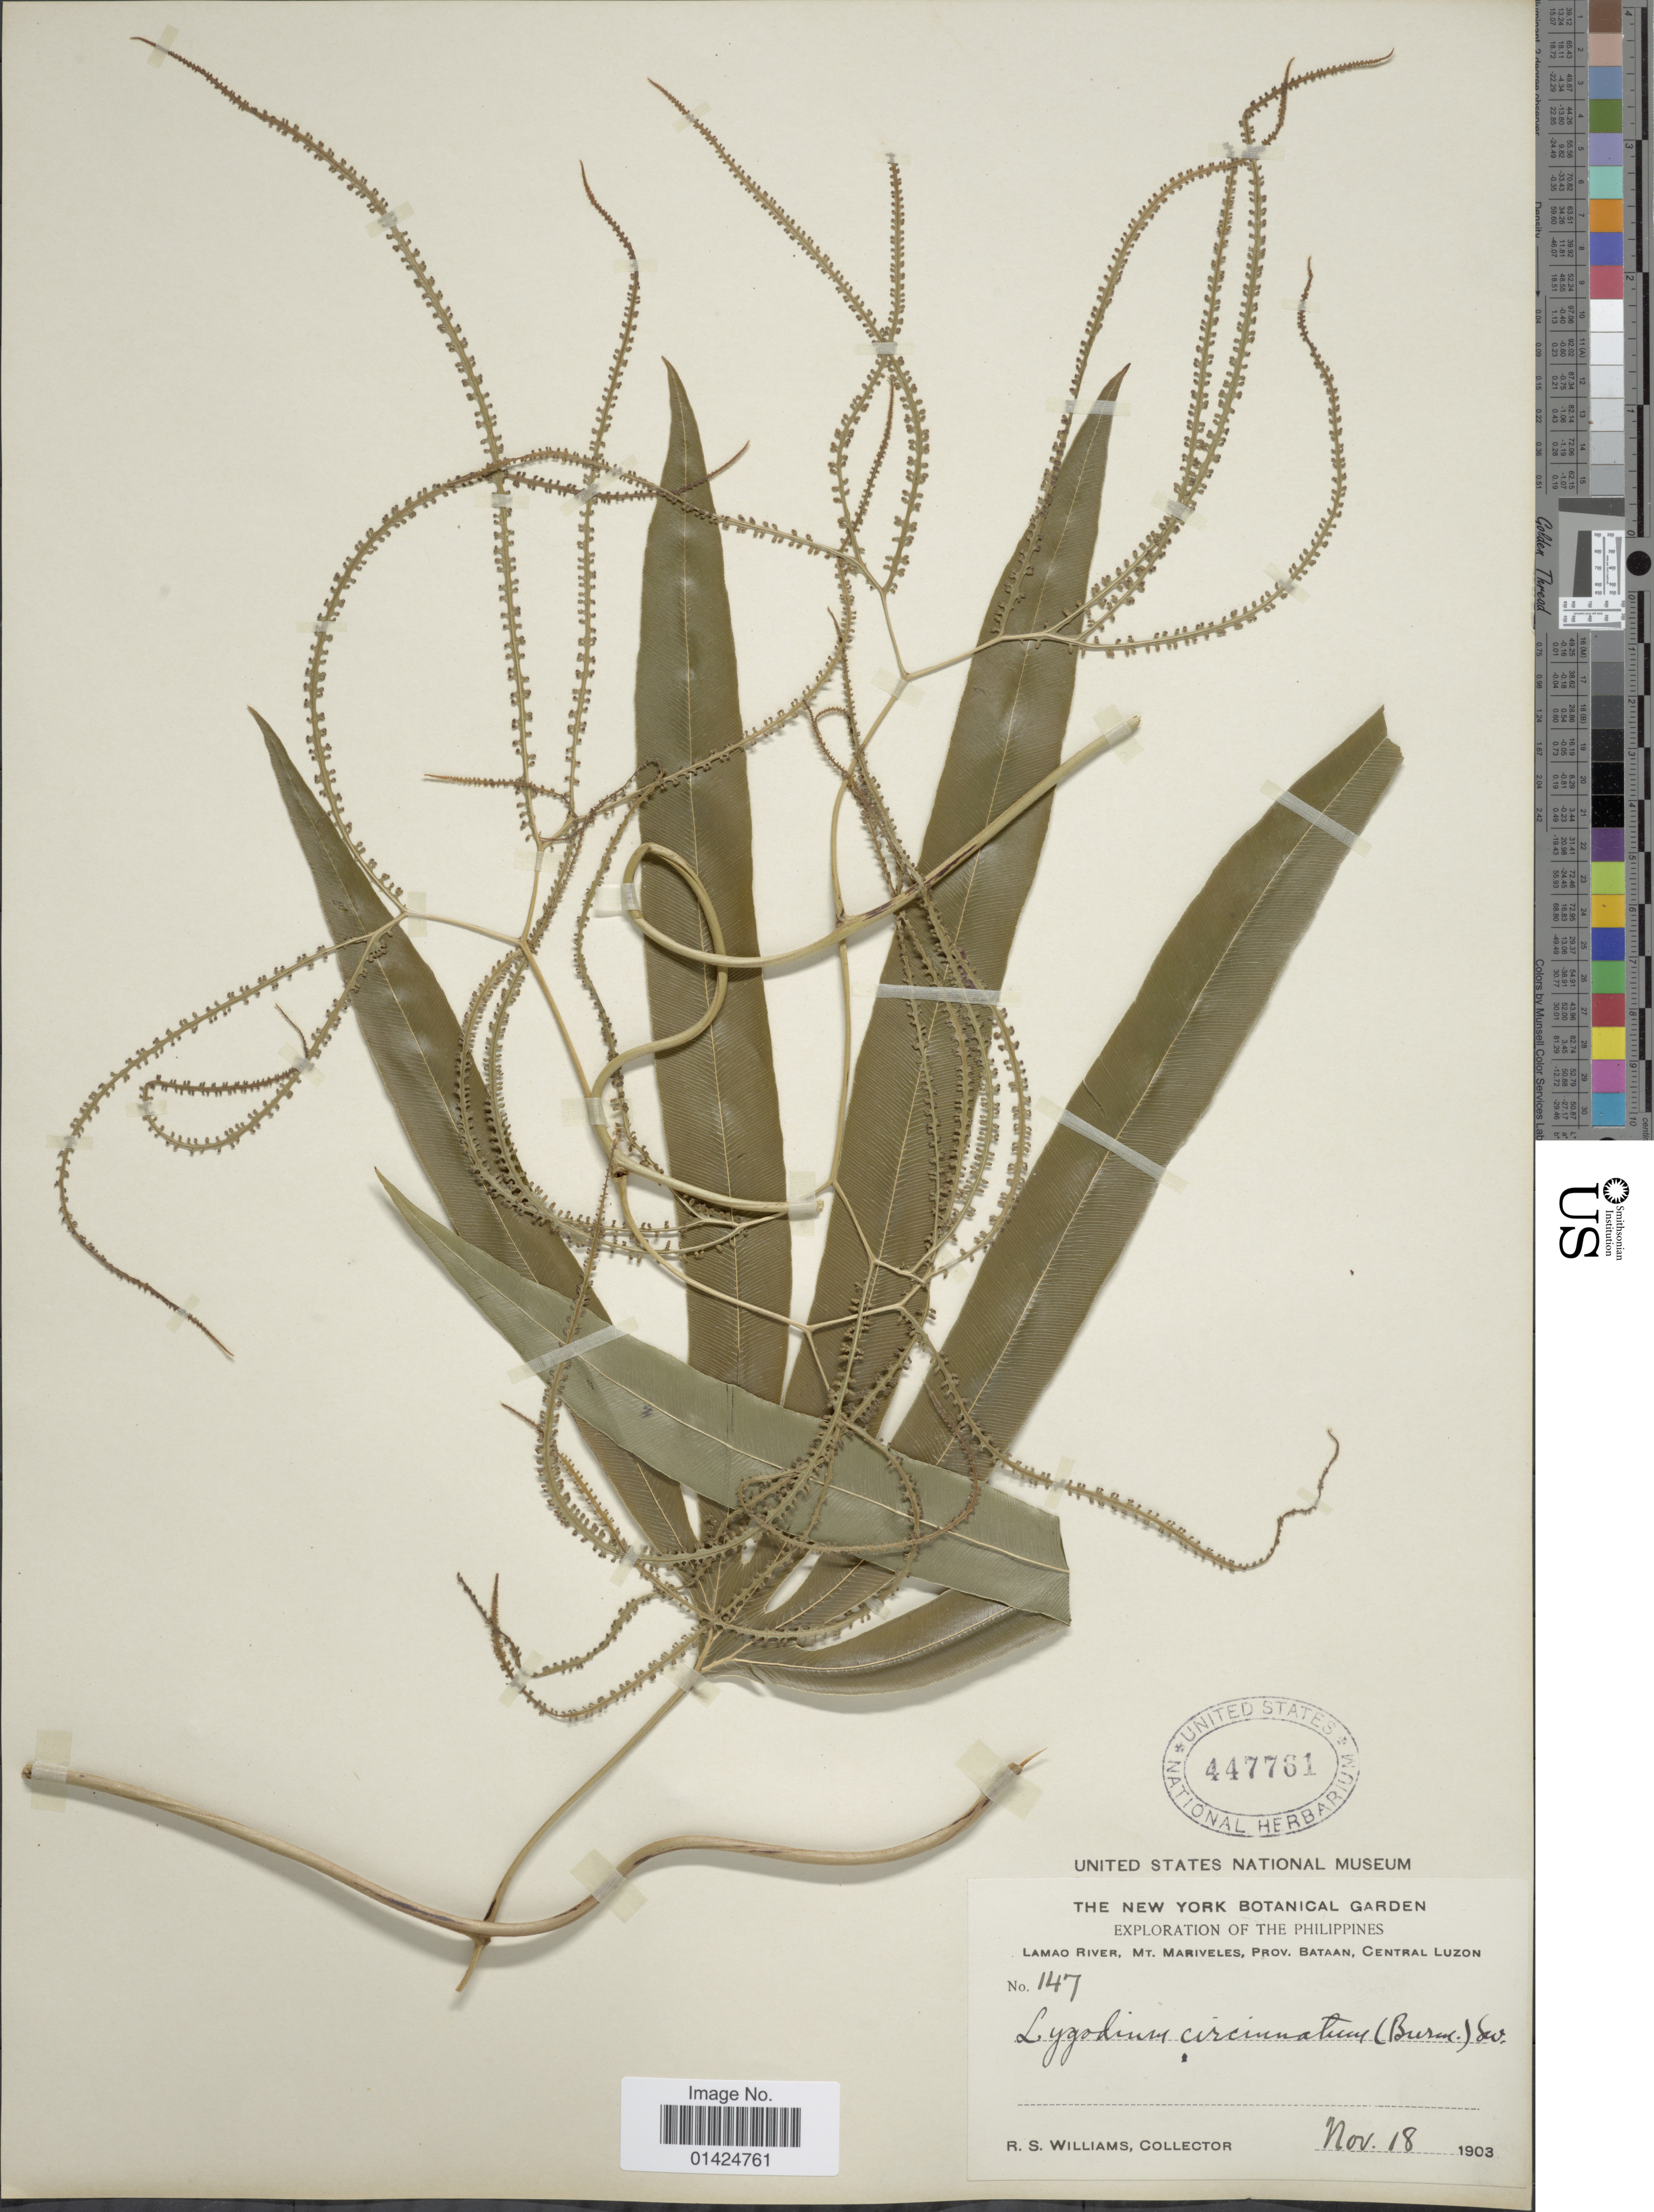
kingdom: Plantae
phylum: Tracheophyta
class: Polypodiopsida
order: Schizaeales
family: Lygodiaceae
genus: Lygodium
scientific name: Lygodium circinnatum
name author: (Burm. f.) Sw.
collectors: R. S. Williams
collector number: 147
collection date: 1903-11-18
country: Philippines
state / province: Central Luzon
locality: Lamao River, Mt. Mariveles, Prov. Bataan.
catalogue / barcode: US 447761